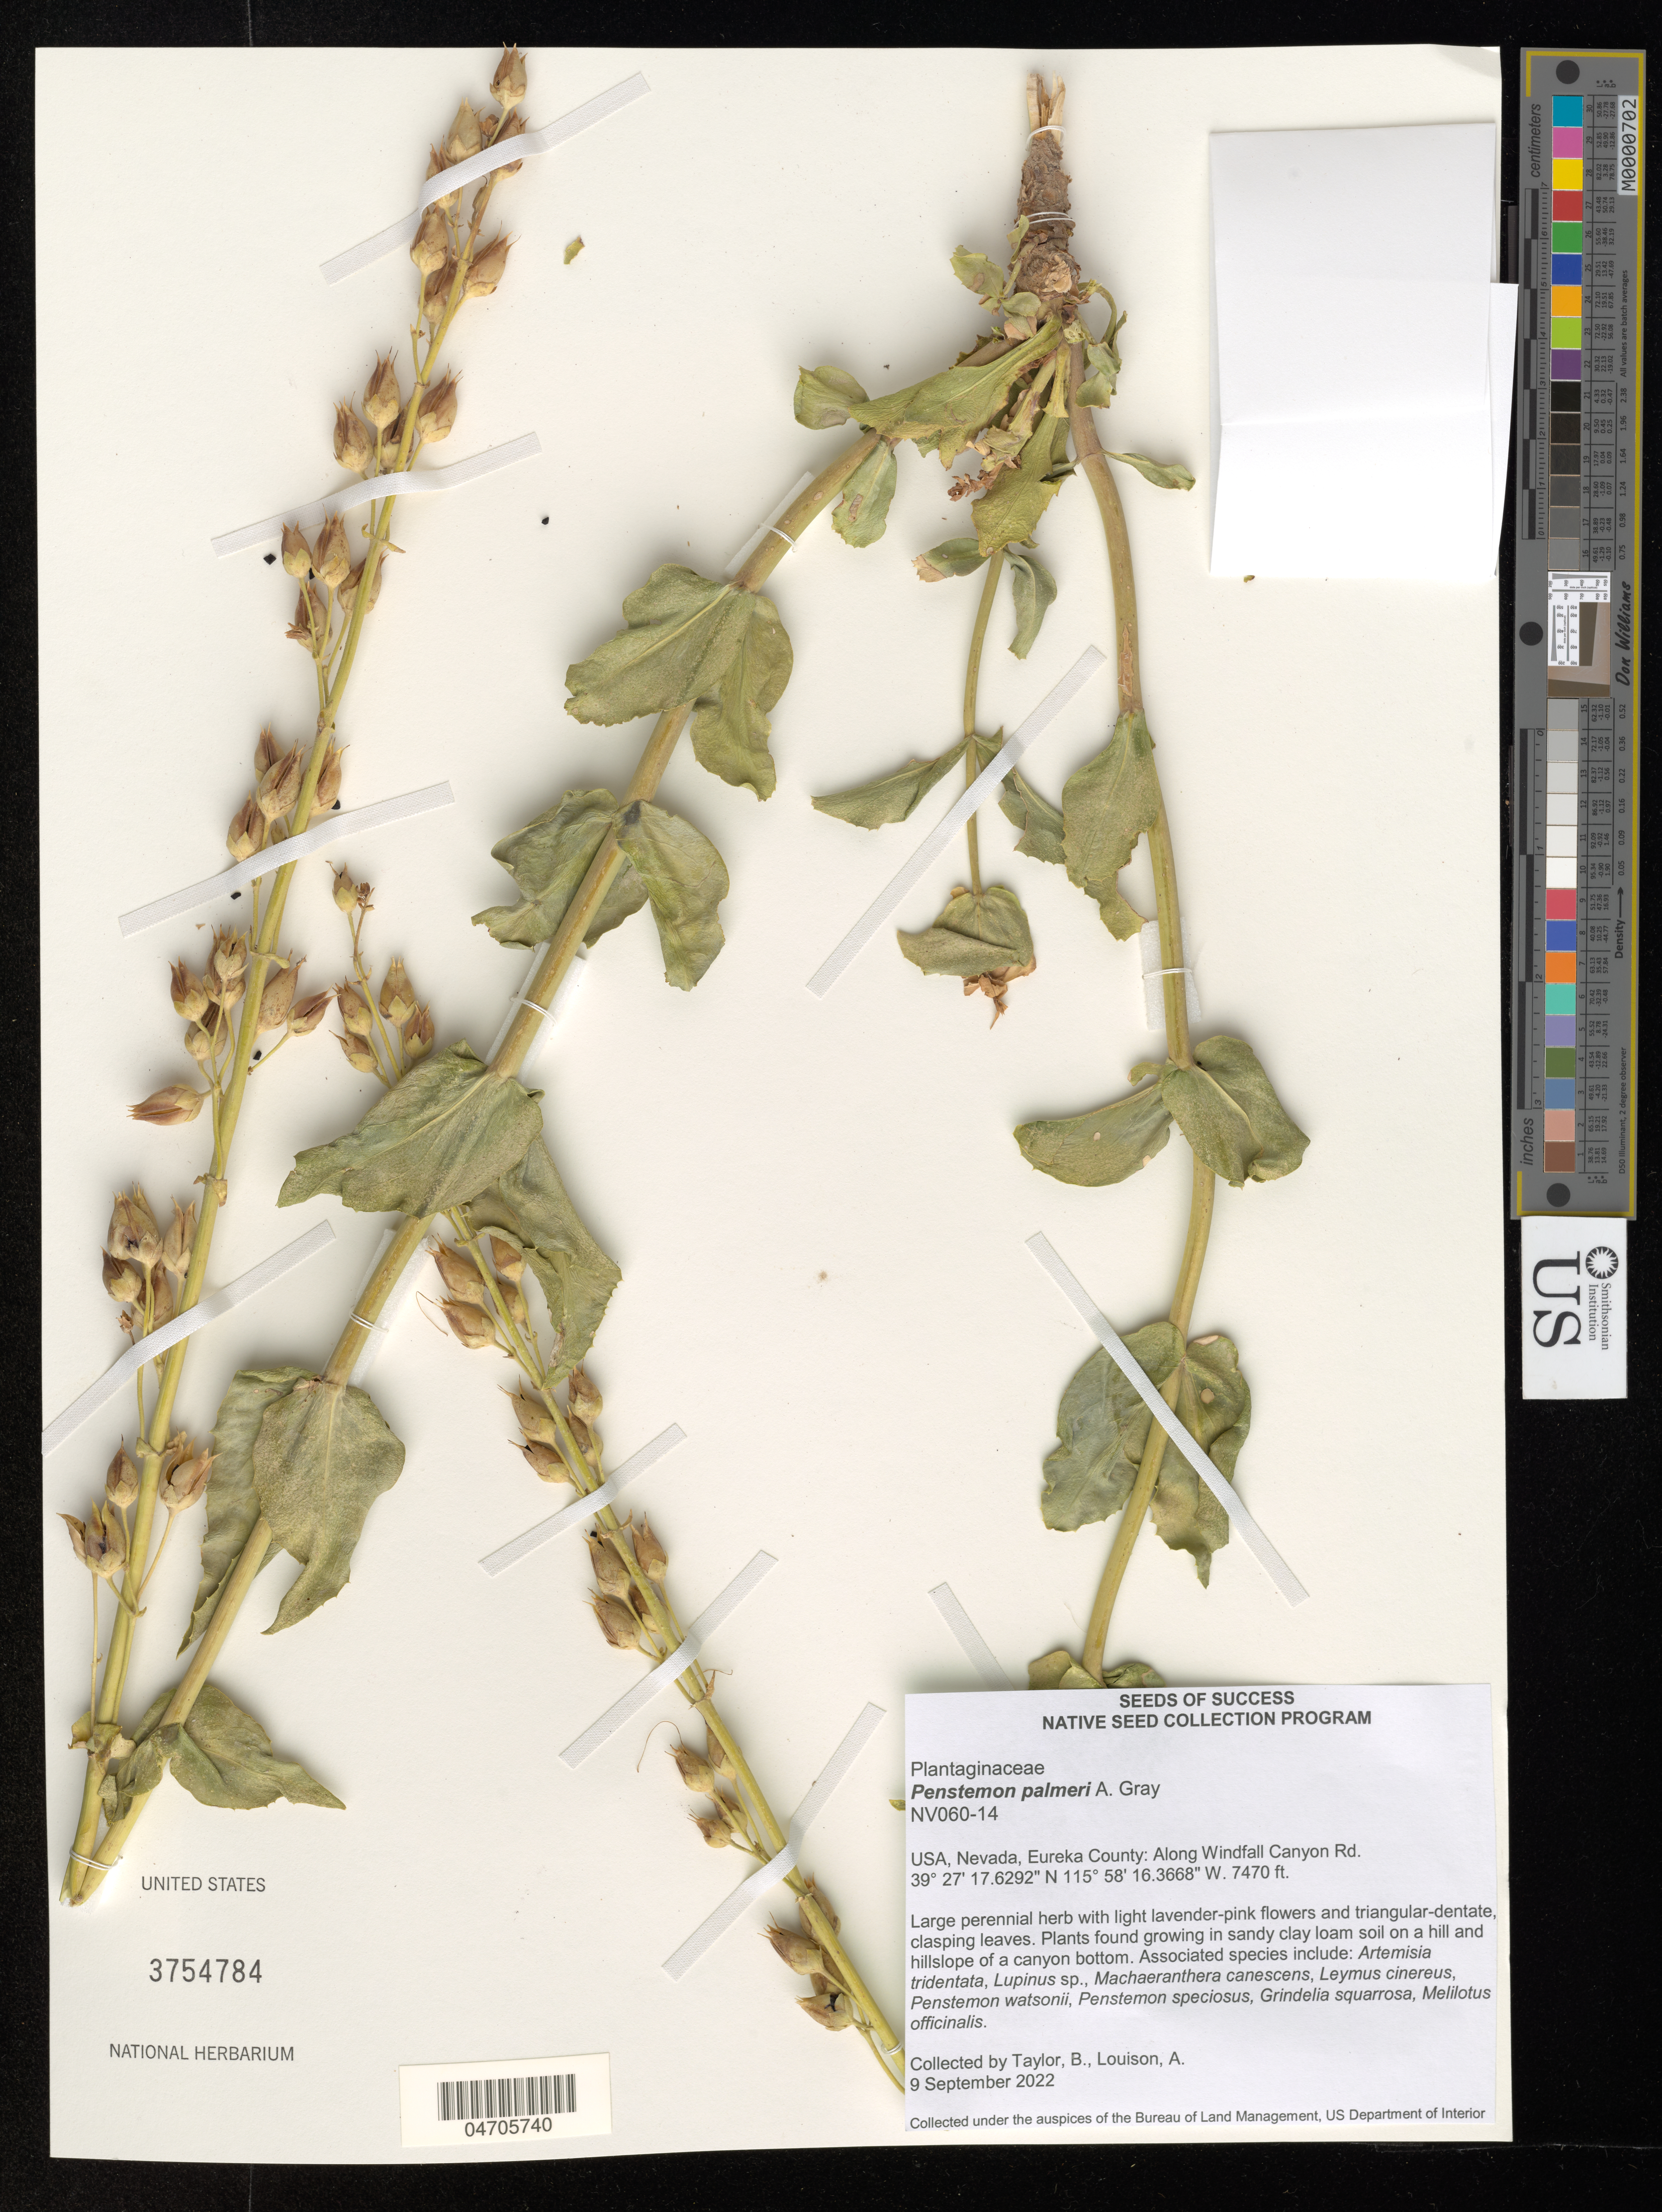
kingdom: Plantae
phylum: Tracheophyta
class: Magnoliopsida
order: Lamiales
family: Plantaginaceae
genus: Penstemon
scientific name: Penstemon palmeri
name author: A. Gray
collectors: B. Taylor & A. Louison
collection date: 2022-09-09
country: United States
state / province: Nevada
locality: Eureka County: Along Windfall Canyon Rd.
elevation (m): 2277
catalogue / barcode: US 3754784